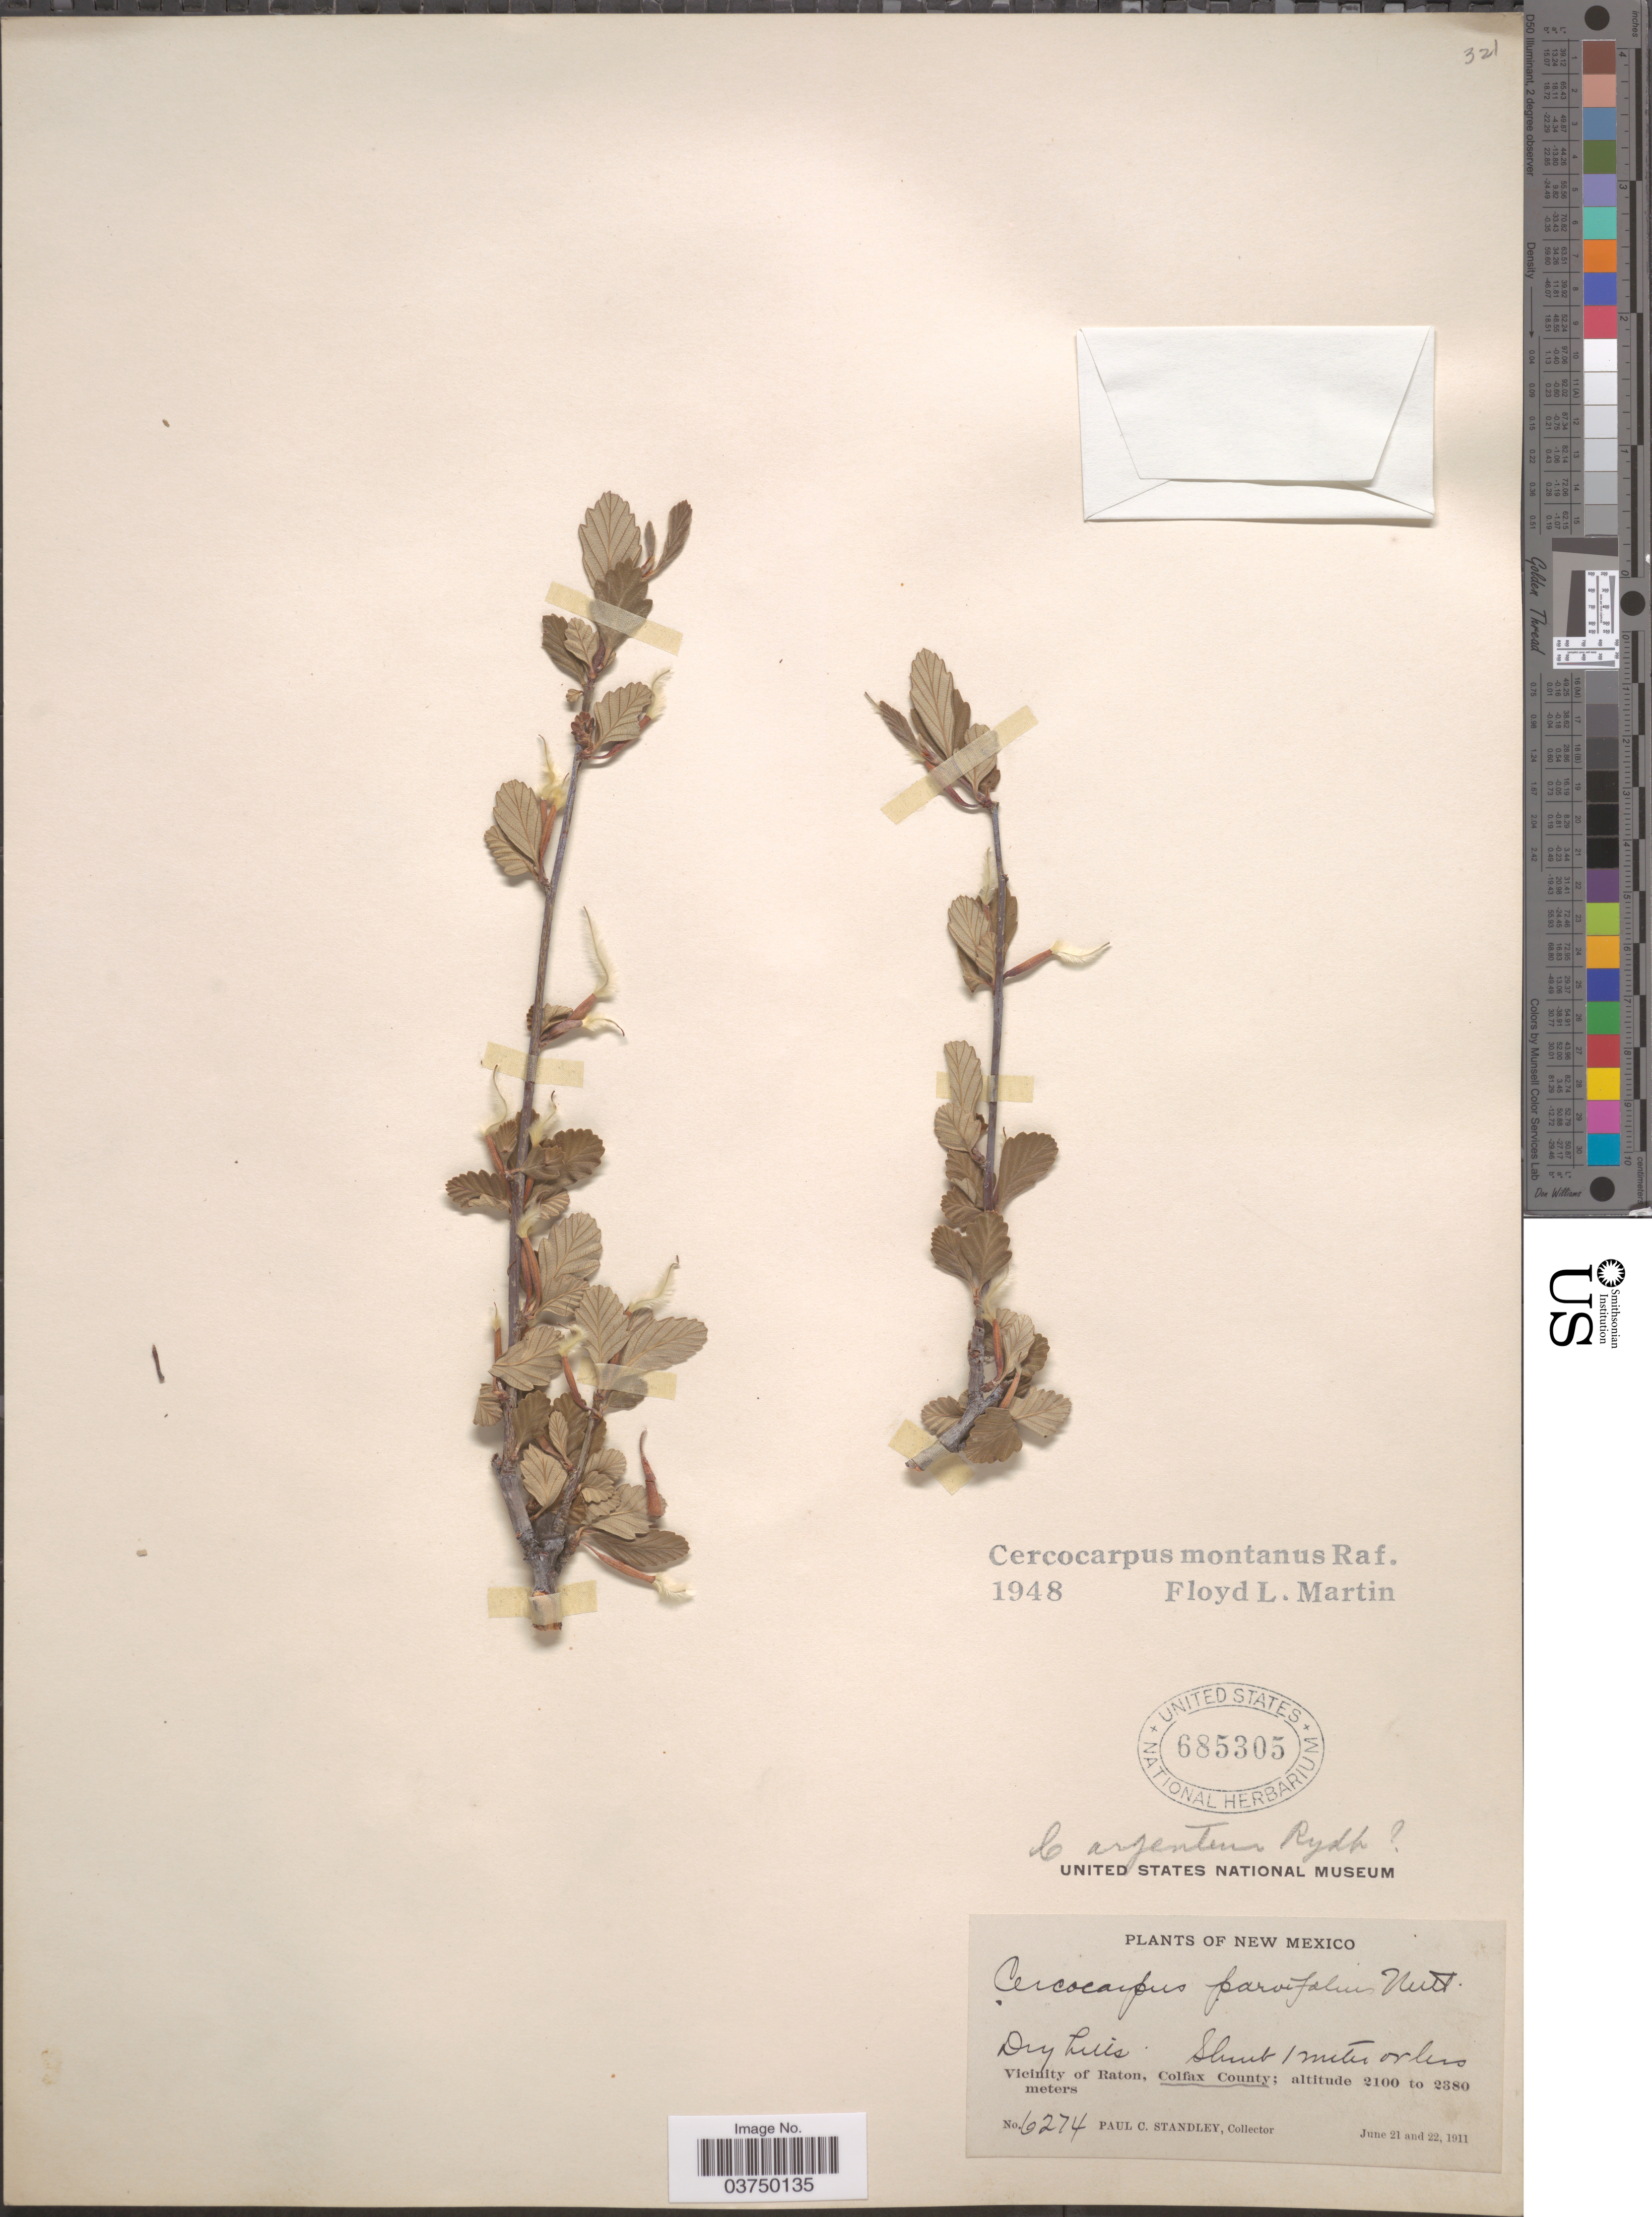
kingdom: Plantae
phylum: Tracheophyta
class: Magnoliopsida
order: Rosales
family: Rosaceae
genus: Cercocarpus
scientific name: Cercocarpus montanus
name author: Raf.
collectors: P. C. Standley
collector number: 6274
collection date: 1911-06-21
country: United States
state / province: New Mexico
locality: Dry hills. Vicinity of Raton, Colfax County.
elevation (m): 2100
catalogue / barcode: US 685305